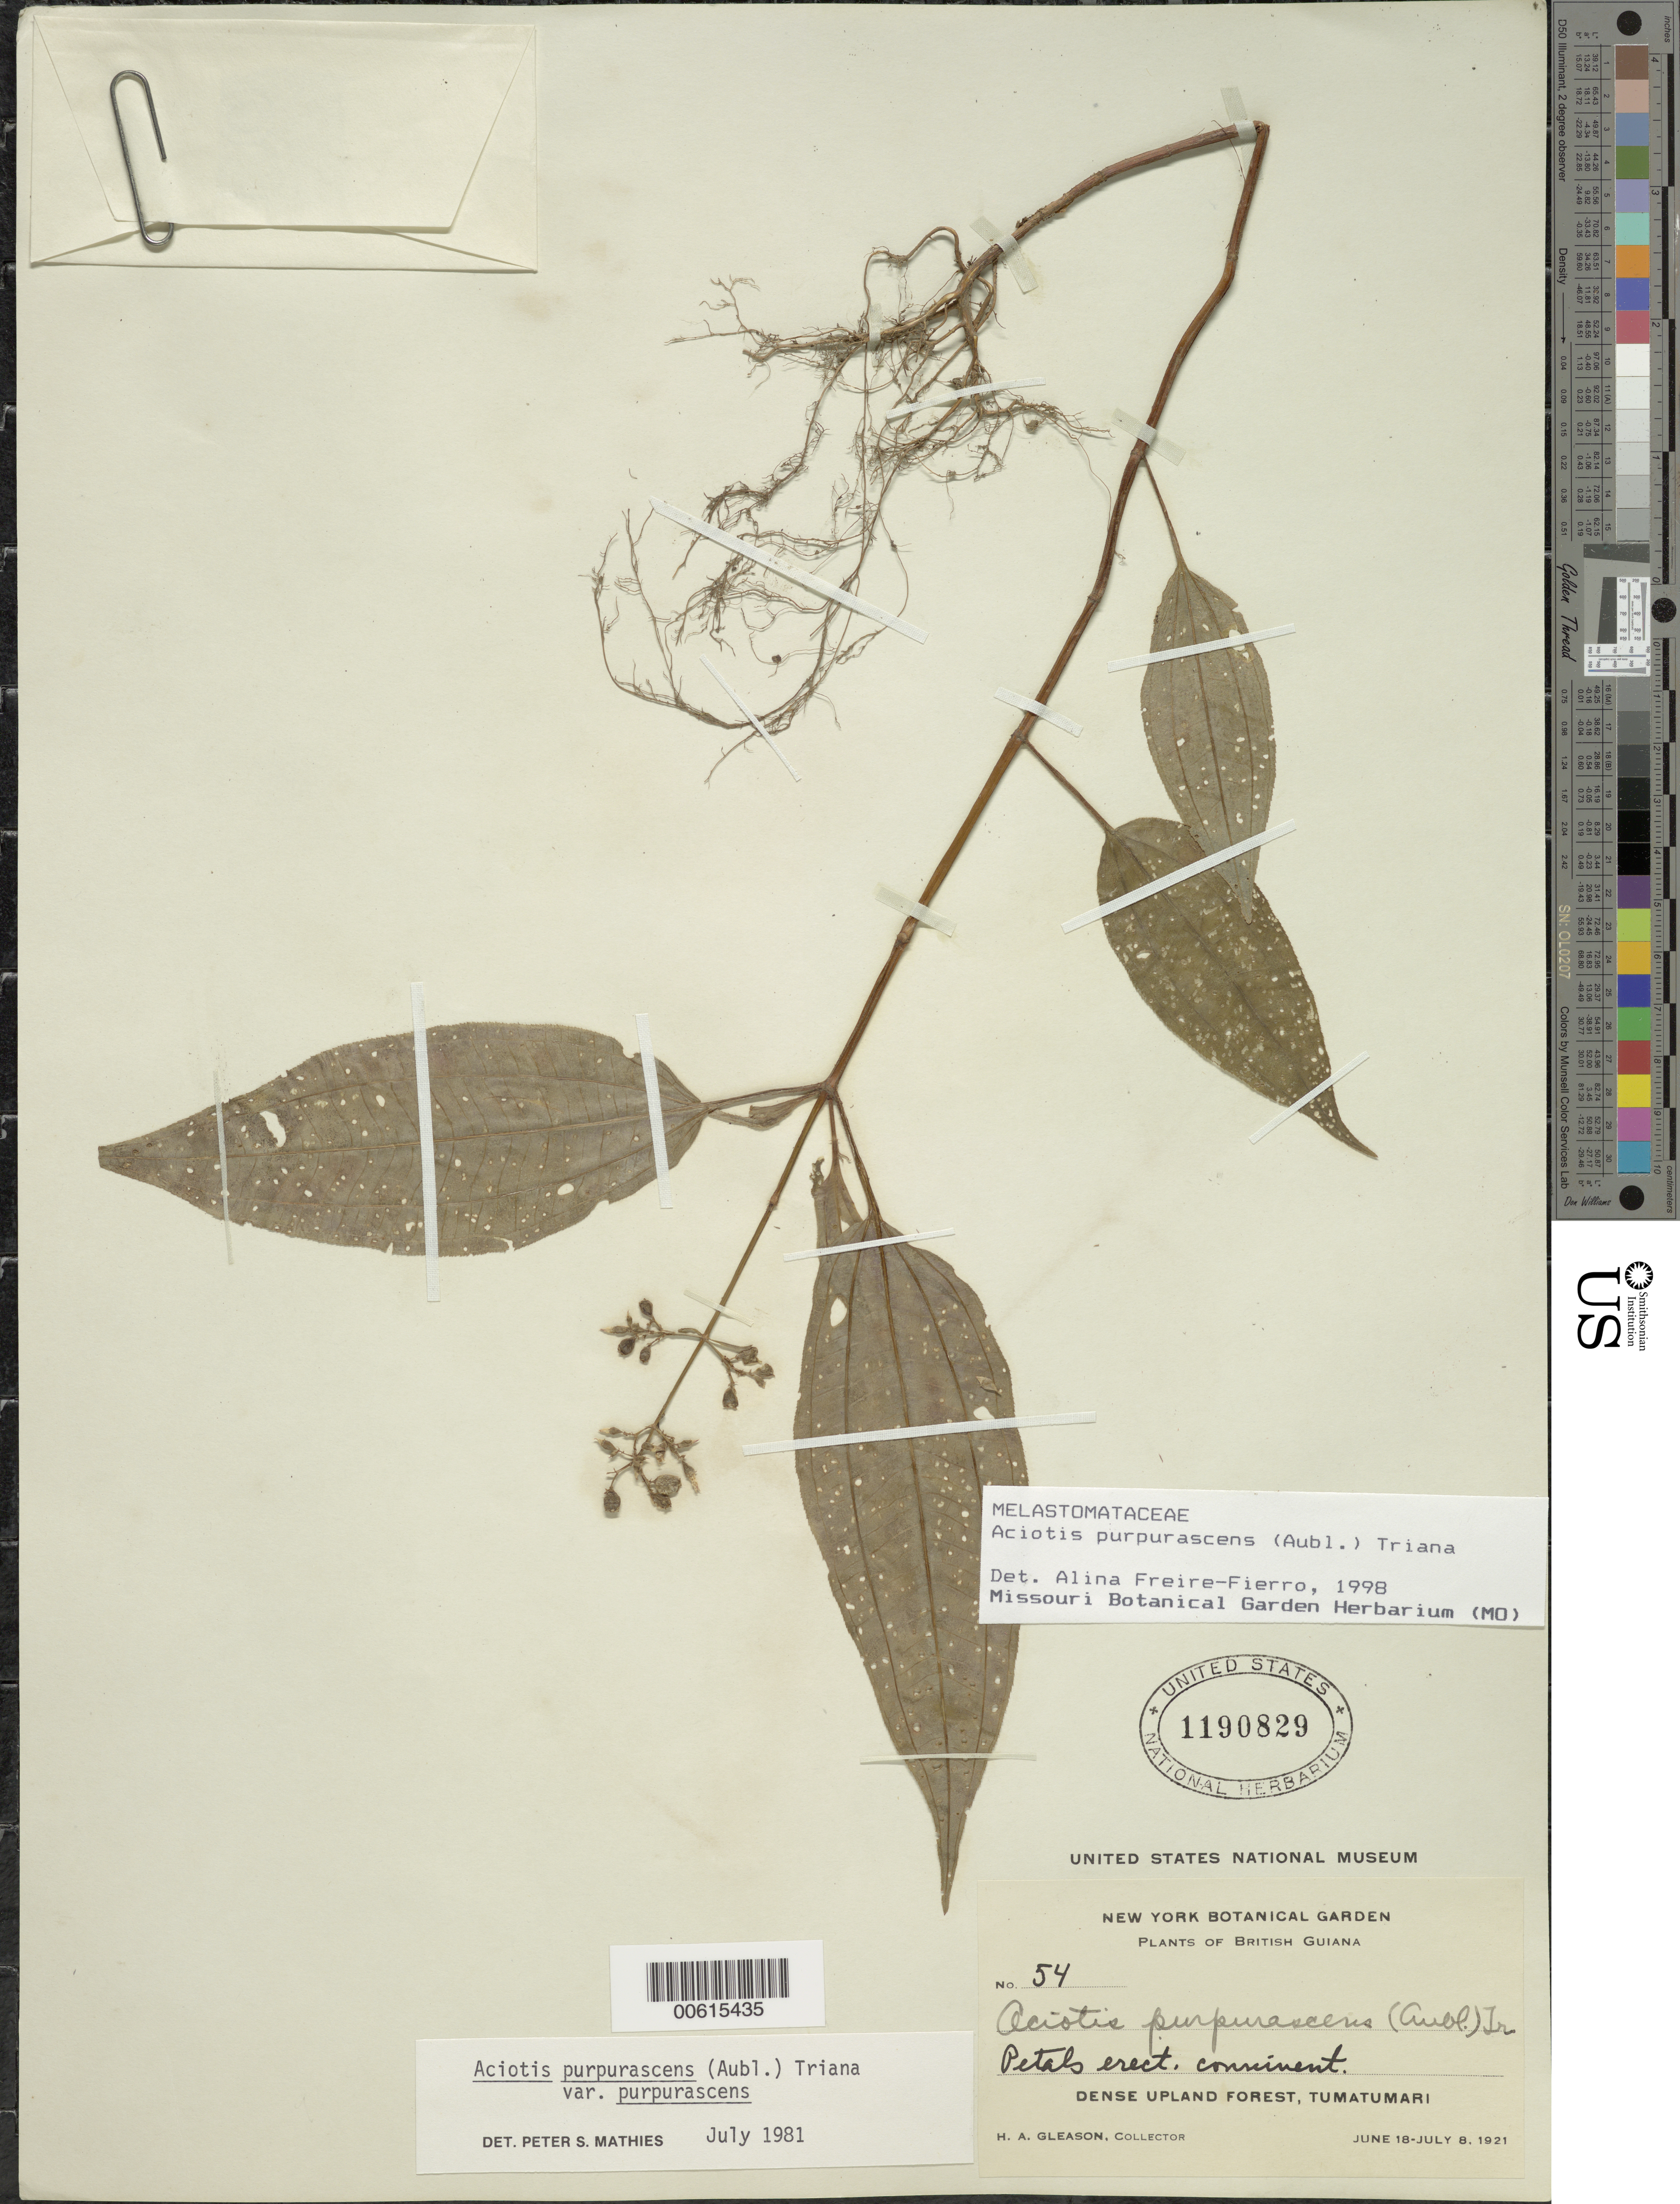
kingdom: Plantae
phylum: Tracheophyta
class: Magnoliopsida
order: Myrtales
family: Melastomataceae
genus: Aciotis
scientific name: Aciotis purpurascens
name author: (Aubl.) Triana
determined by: Freire-Fierro, A.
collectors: H. A. Gleason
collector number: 54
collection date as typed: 18-Jun-21 to 8-Jul-21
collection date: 1921-06-18/1921-07-08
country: Guyana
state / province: Potaro-Siparuni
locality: Tumatumari Village, Potaro R.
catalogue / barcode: US 1190829